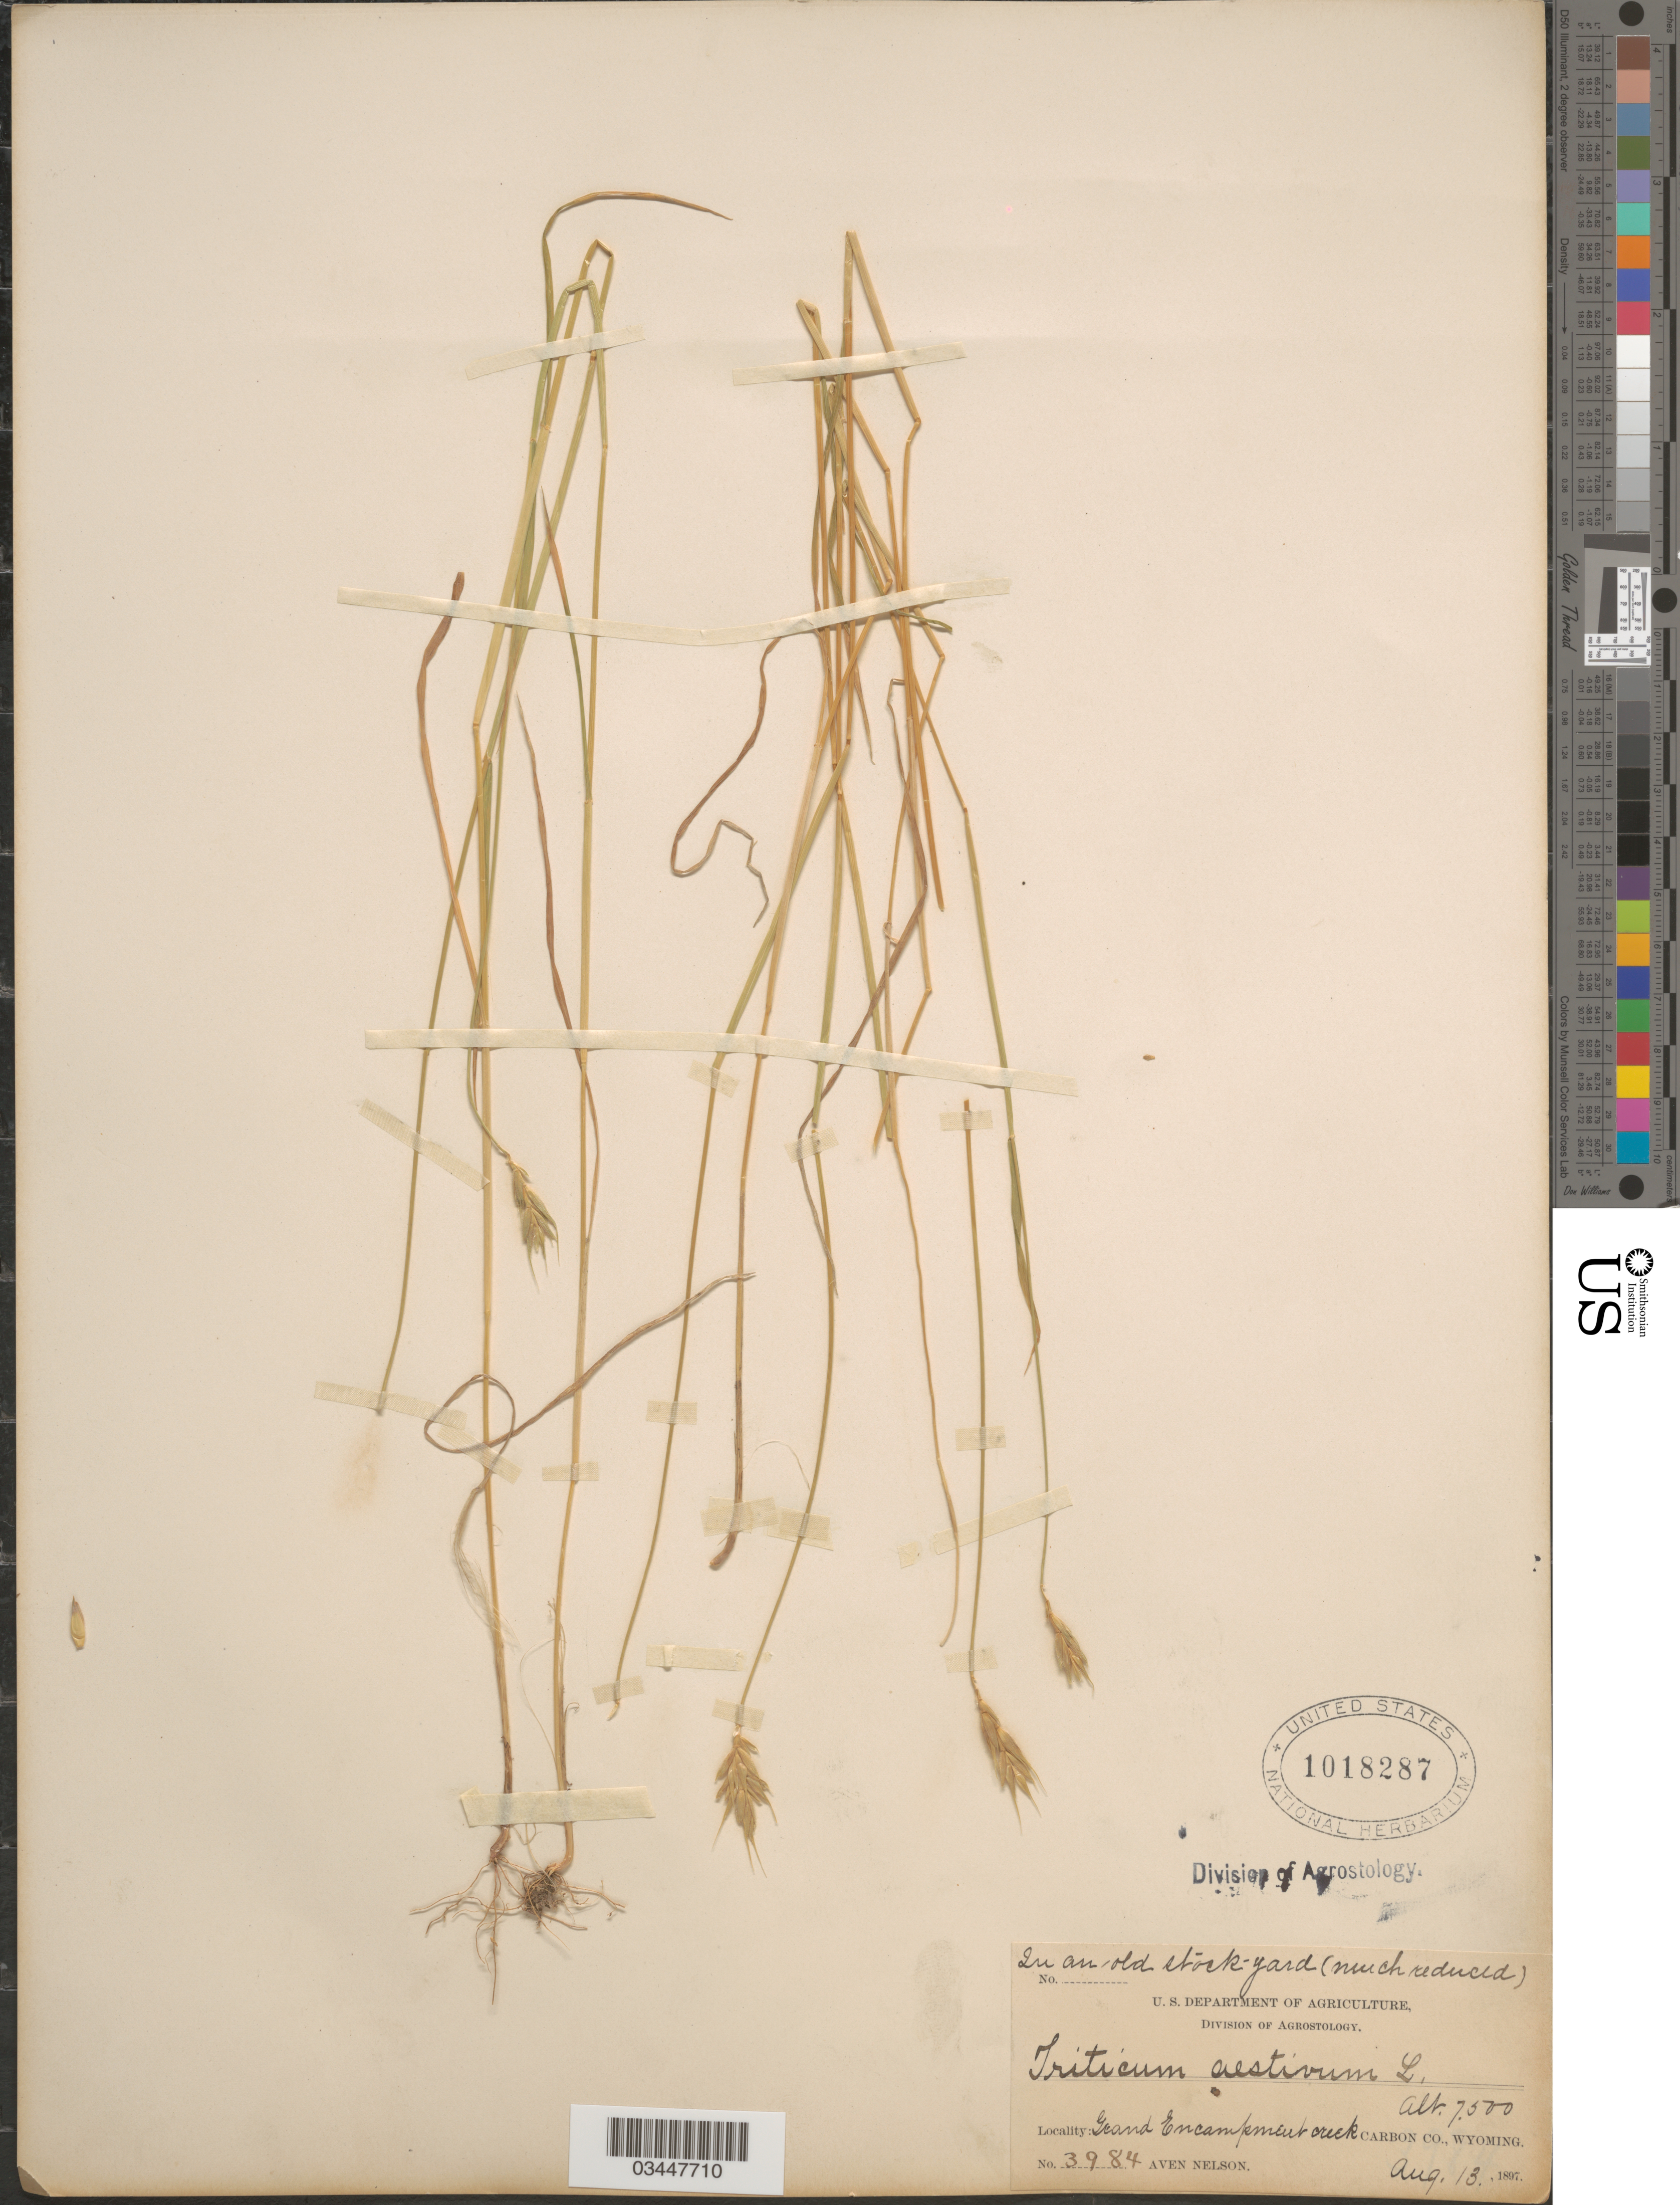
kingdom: Plantae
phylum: Tracheophyta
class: Liliopsida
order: Poales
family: Poaceae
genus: Triticum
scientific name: Triticum aestivum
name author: L.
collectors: A. Nelson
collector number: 3984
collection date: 1897-08-13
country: United States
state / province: Wyoming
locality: In an old stock-yard (much reduced). Grand Encampment creek. Carbon Co.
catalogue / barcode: US 1018287